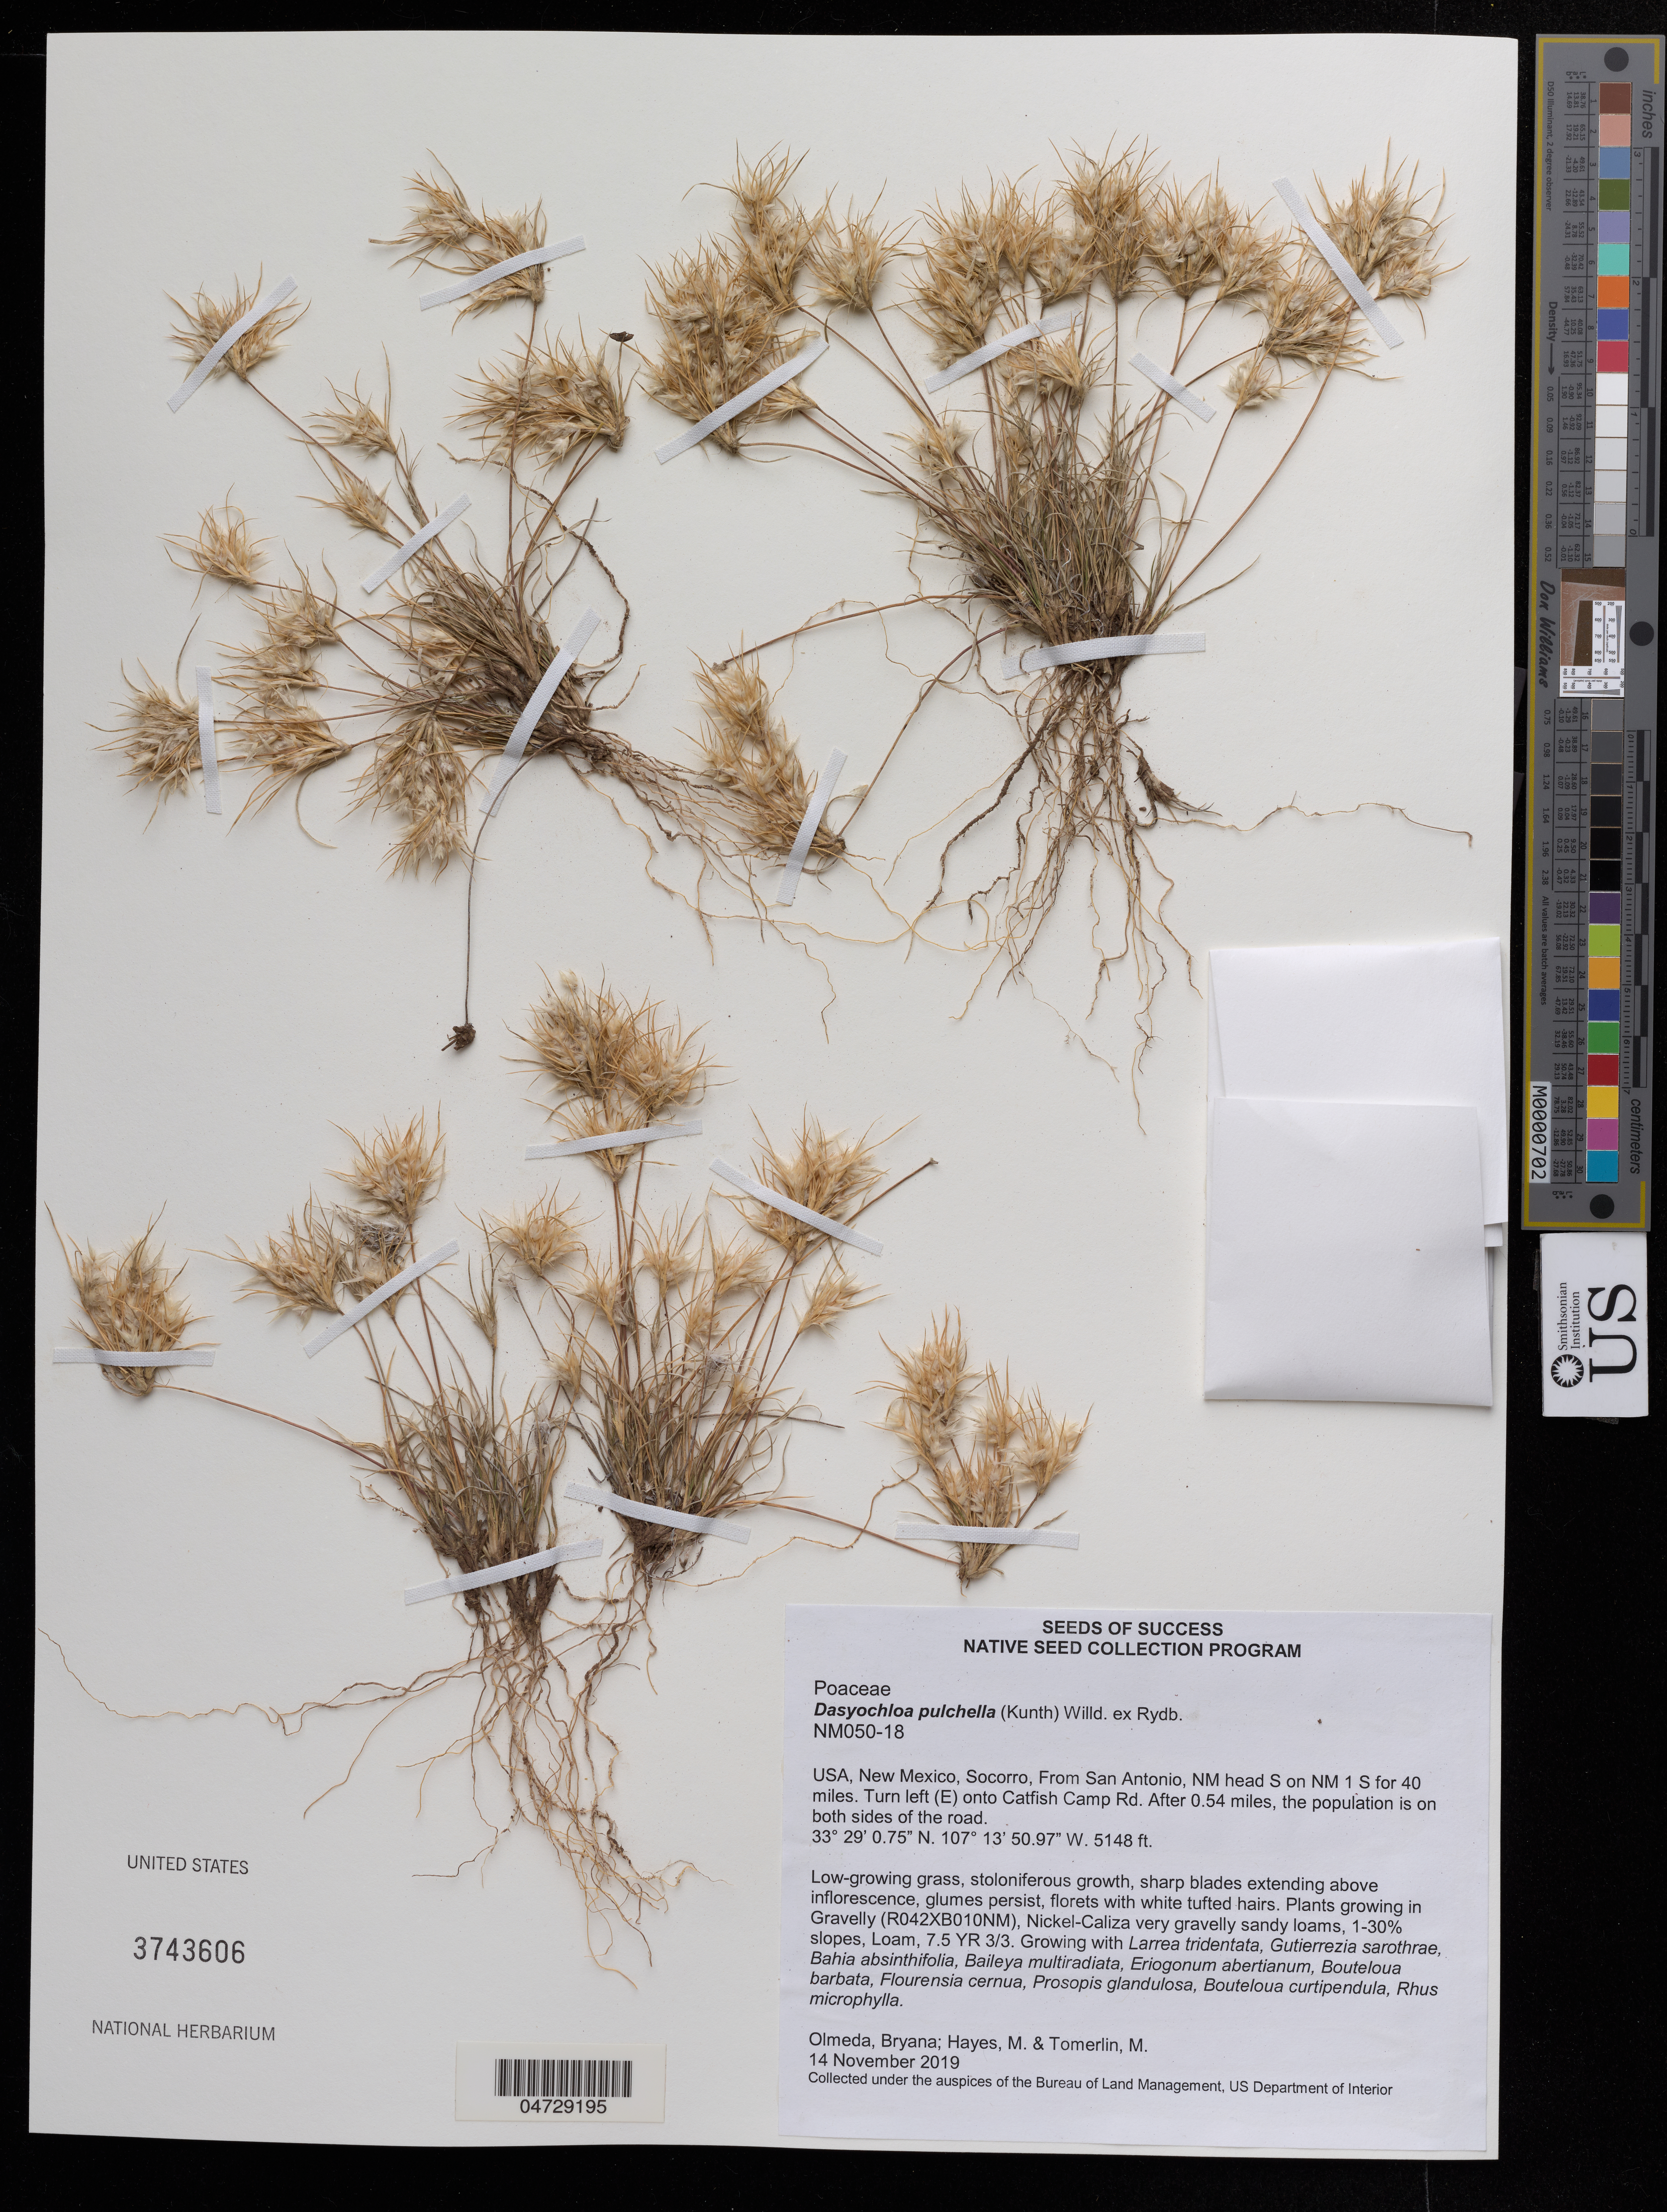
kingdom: Plantae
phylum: Tracheophyta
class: Liliopsida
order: Poales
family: Poaceae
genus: Dasyochloa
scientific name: Dasyochloa pulchella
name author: (Kunth) Willd. ex Rydb.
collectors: B. Olmeda, M. Hayes & M. Tomerlin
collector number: NM050-18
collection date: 2019-11-14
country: United States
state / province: New Mexico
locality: Socorro, From San Antonio, NM head S on NM 1 S for 40 miles. Turn left (E) onto Catfish Camp Rd. After 0.54 miles, the population is on both sides of the road.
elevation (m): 1569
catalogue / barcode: US 3743606